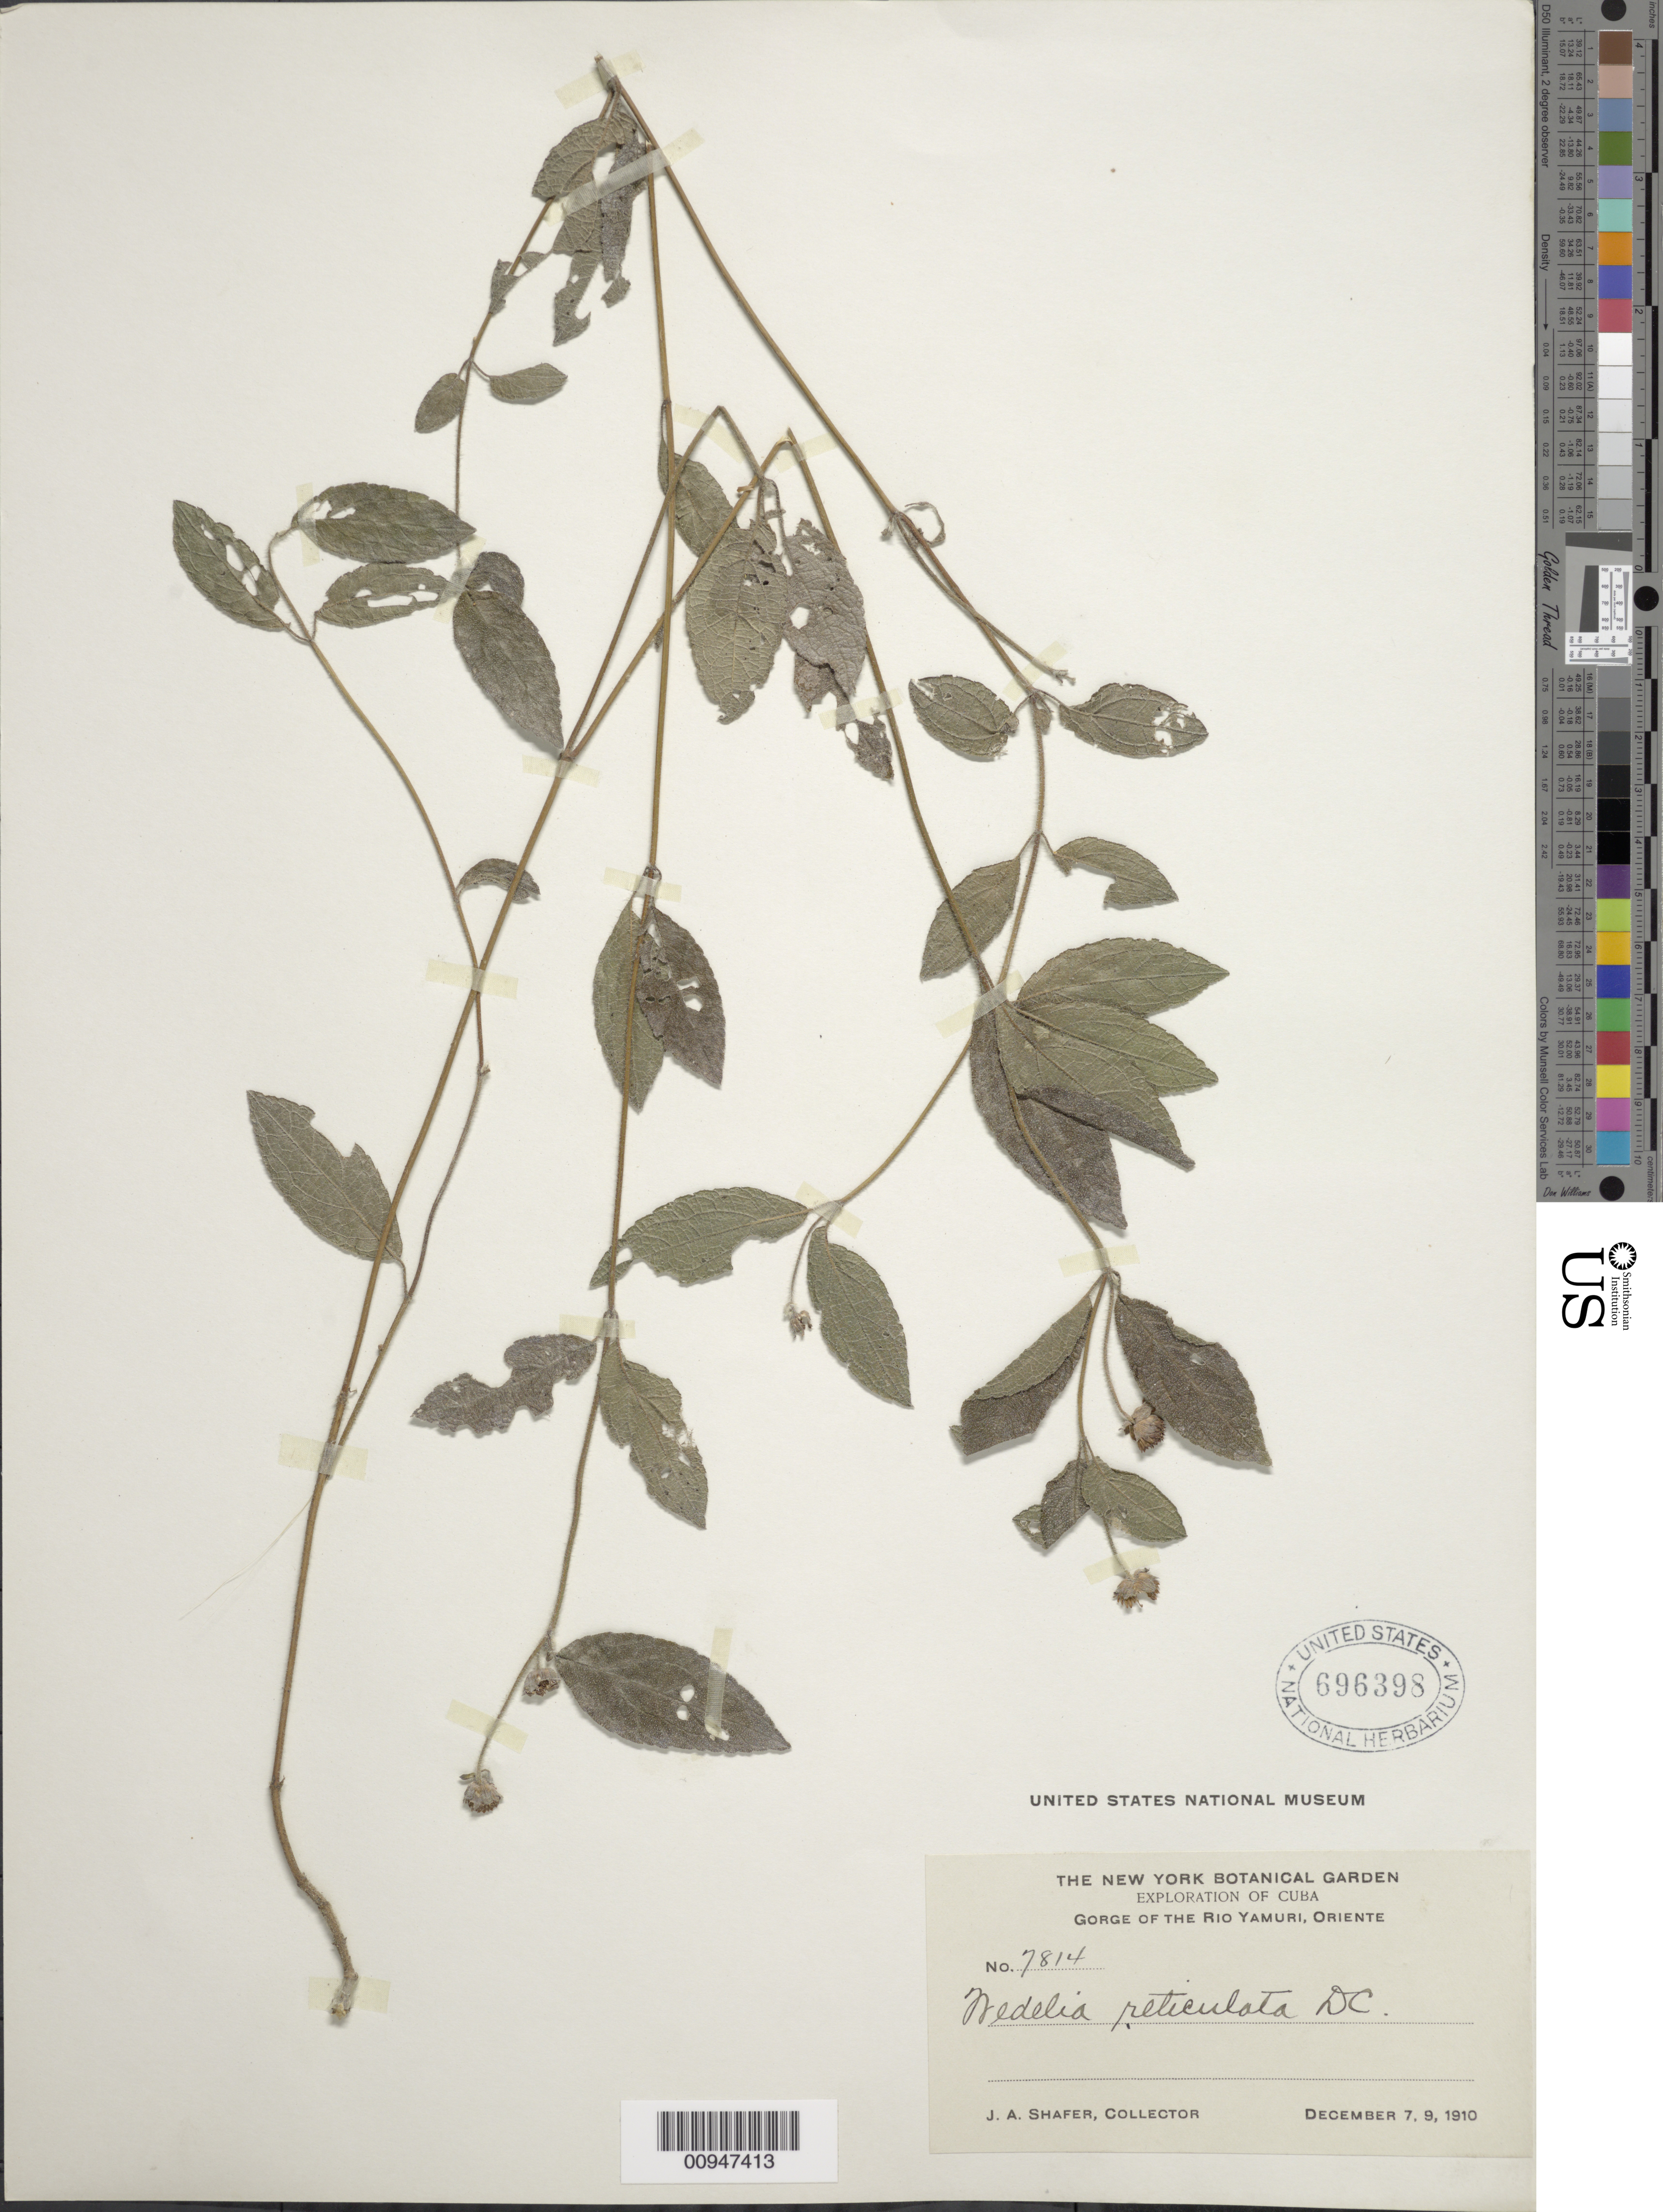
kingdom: Plantae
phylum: Tracheophyta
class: Magnoliopsida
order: Asterales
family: Asteraceae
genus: Wedelia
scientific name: Wedelia reticulata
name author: DC.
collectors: J. A. Shafer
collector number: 7814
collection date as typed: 07 Dec 1910 to 09 Dec 1910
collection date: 1910-12-07/1910-12-09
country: Cuba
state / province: Oriente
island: Cuba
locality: Gorge of the Rio Yamuri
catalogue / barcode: US 696398